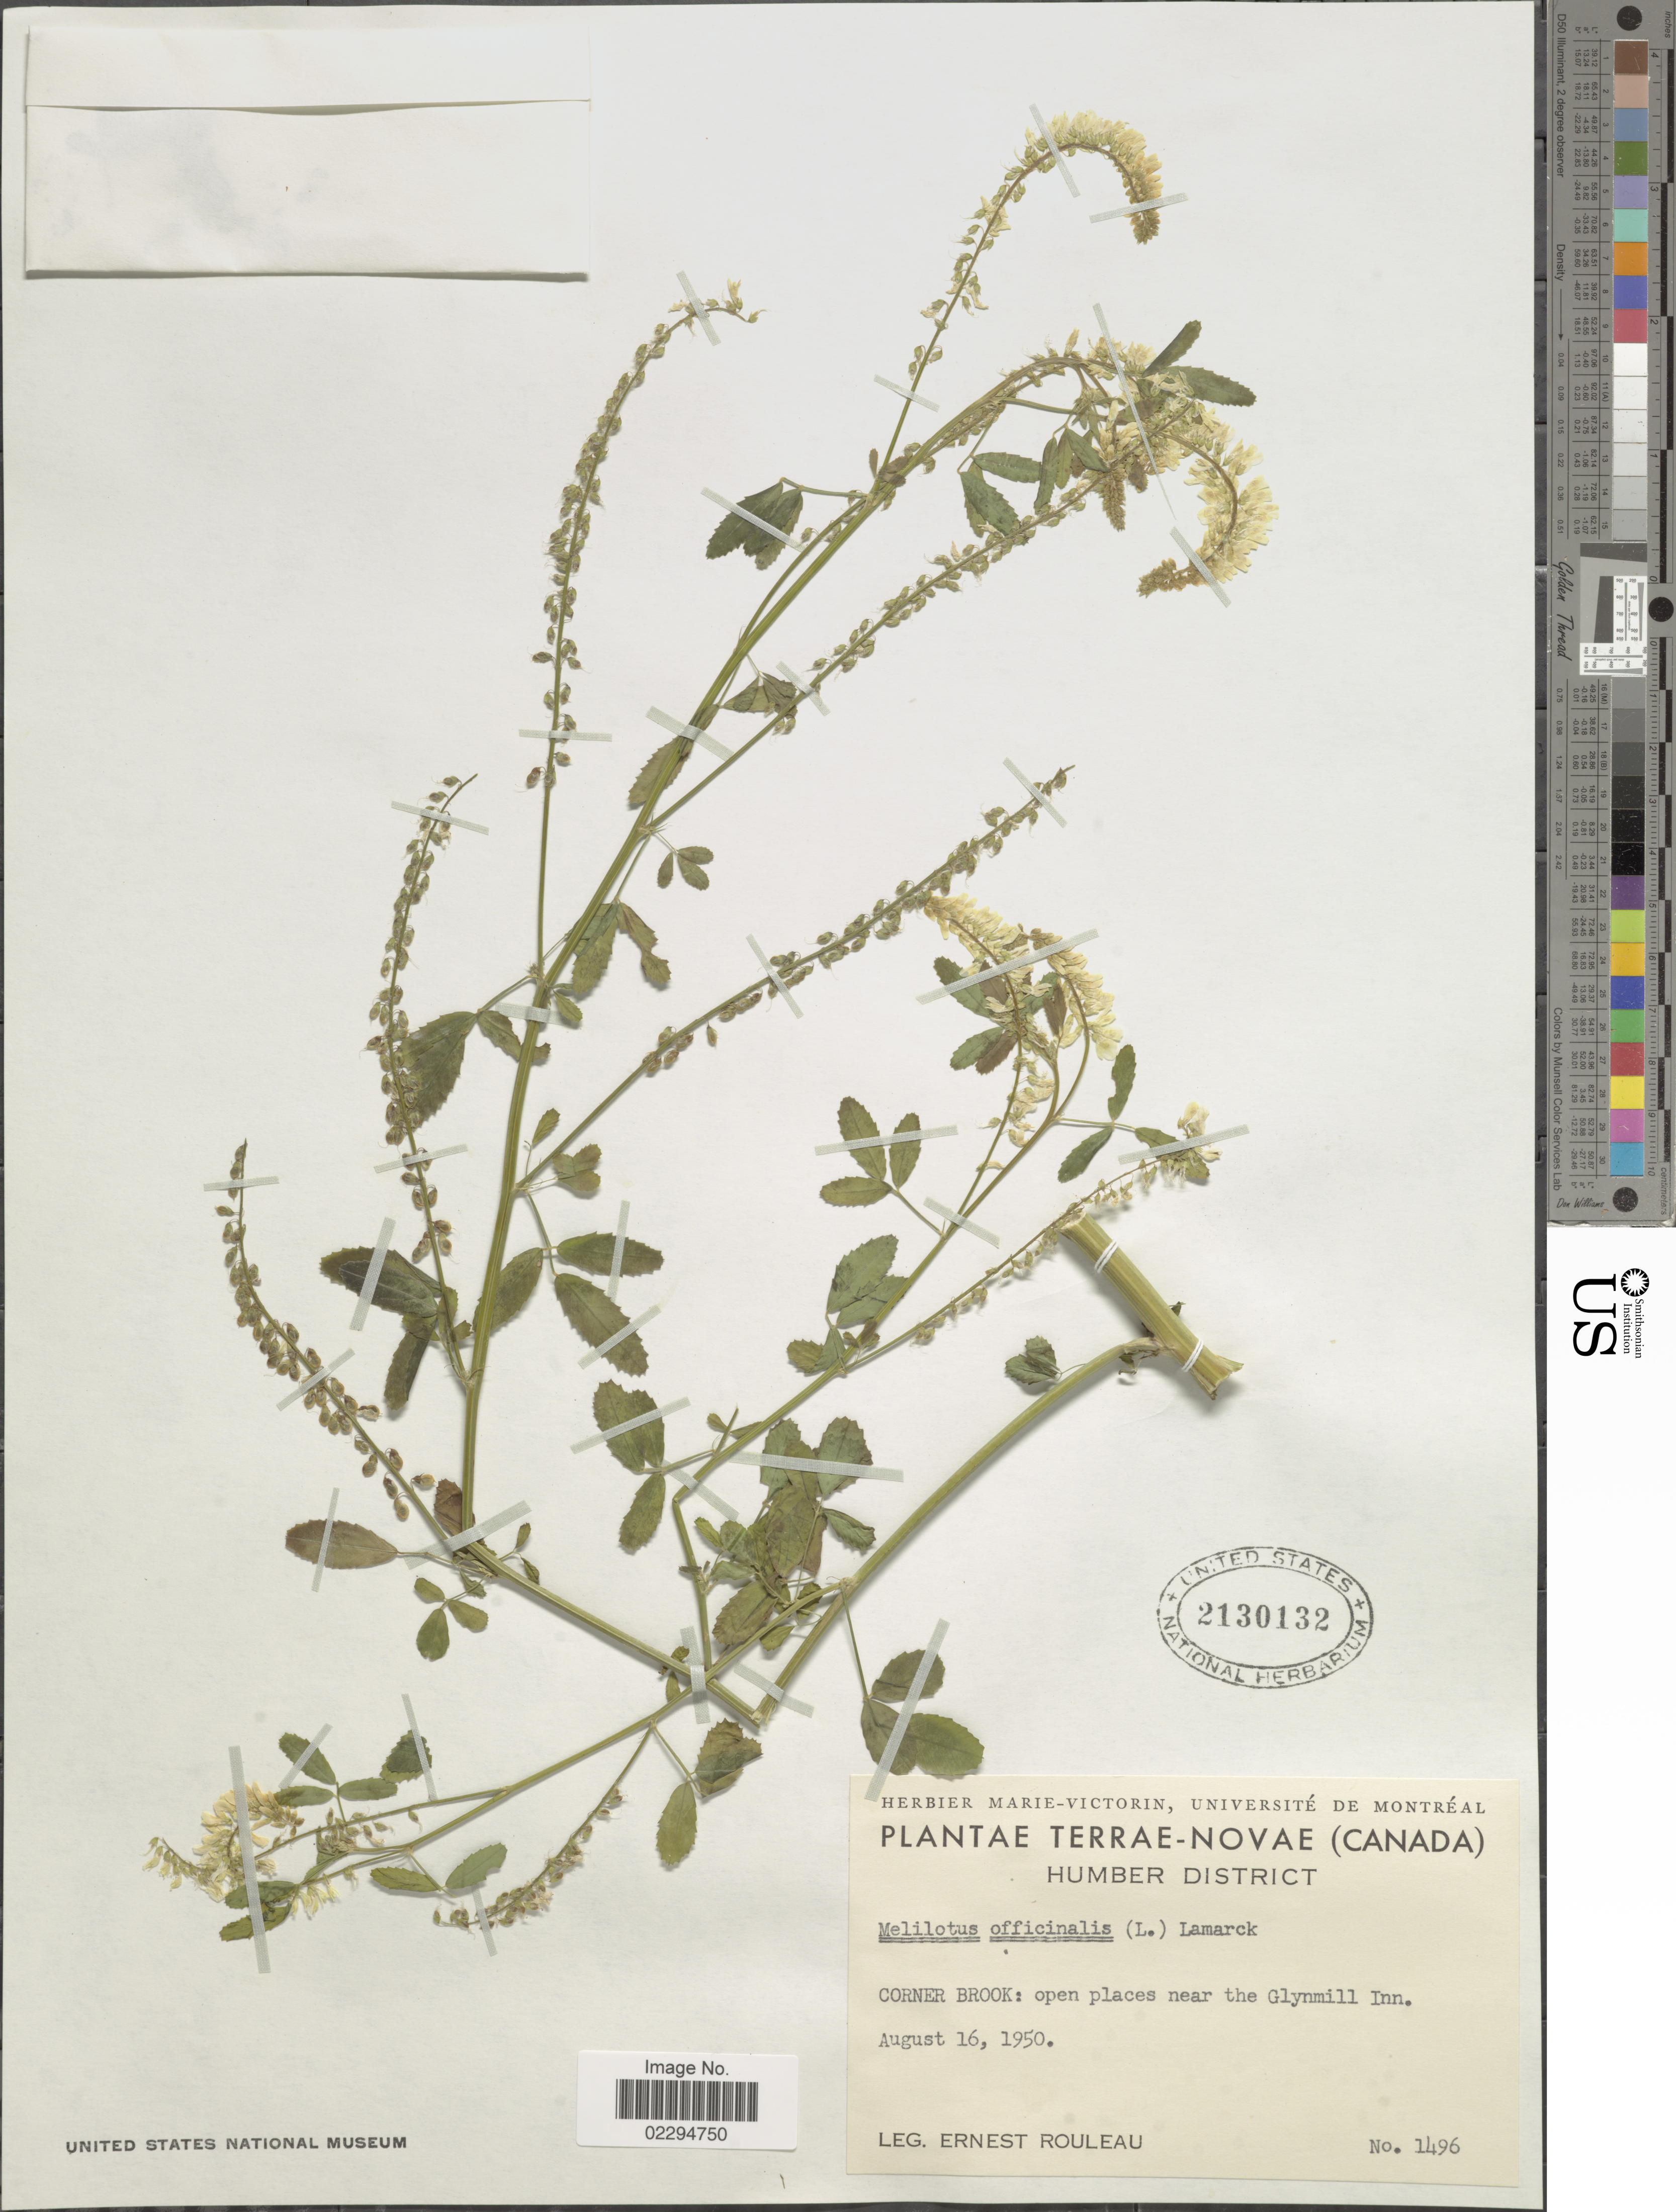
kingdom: Plantae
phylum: Tracheophyta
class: Magnoliopsida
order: Fabales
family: Fabaceae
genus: Melilotus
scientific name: Melilotus officinalis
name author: (L.) Lam.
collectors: E. Rouleau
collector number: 1496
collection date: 1950-08-16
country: Canada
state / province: Newfoundland and Labrador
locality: Terrae-Novae. Humber District. Corner Brook: near the Glynmill Inn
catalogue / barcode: US 2130132